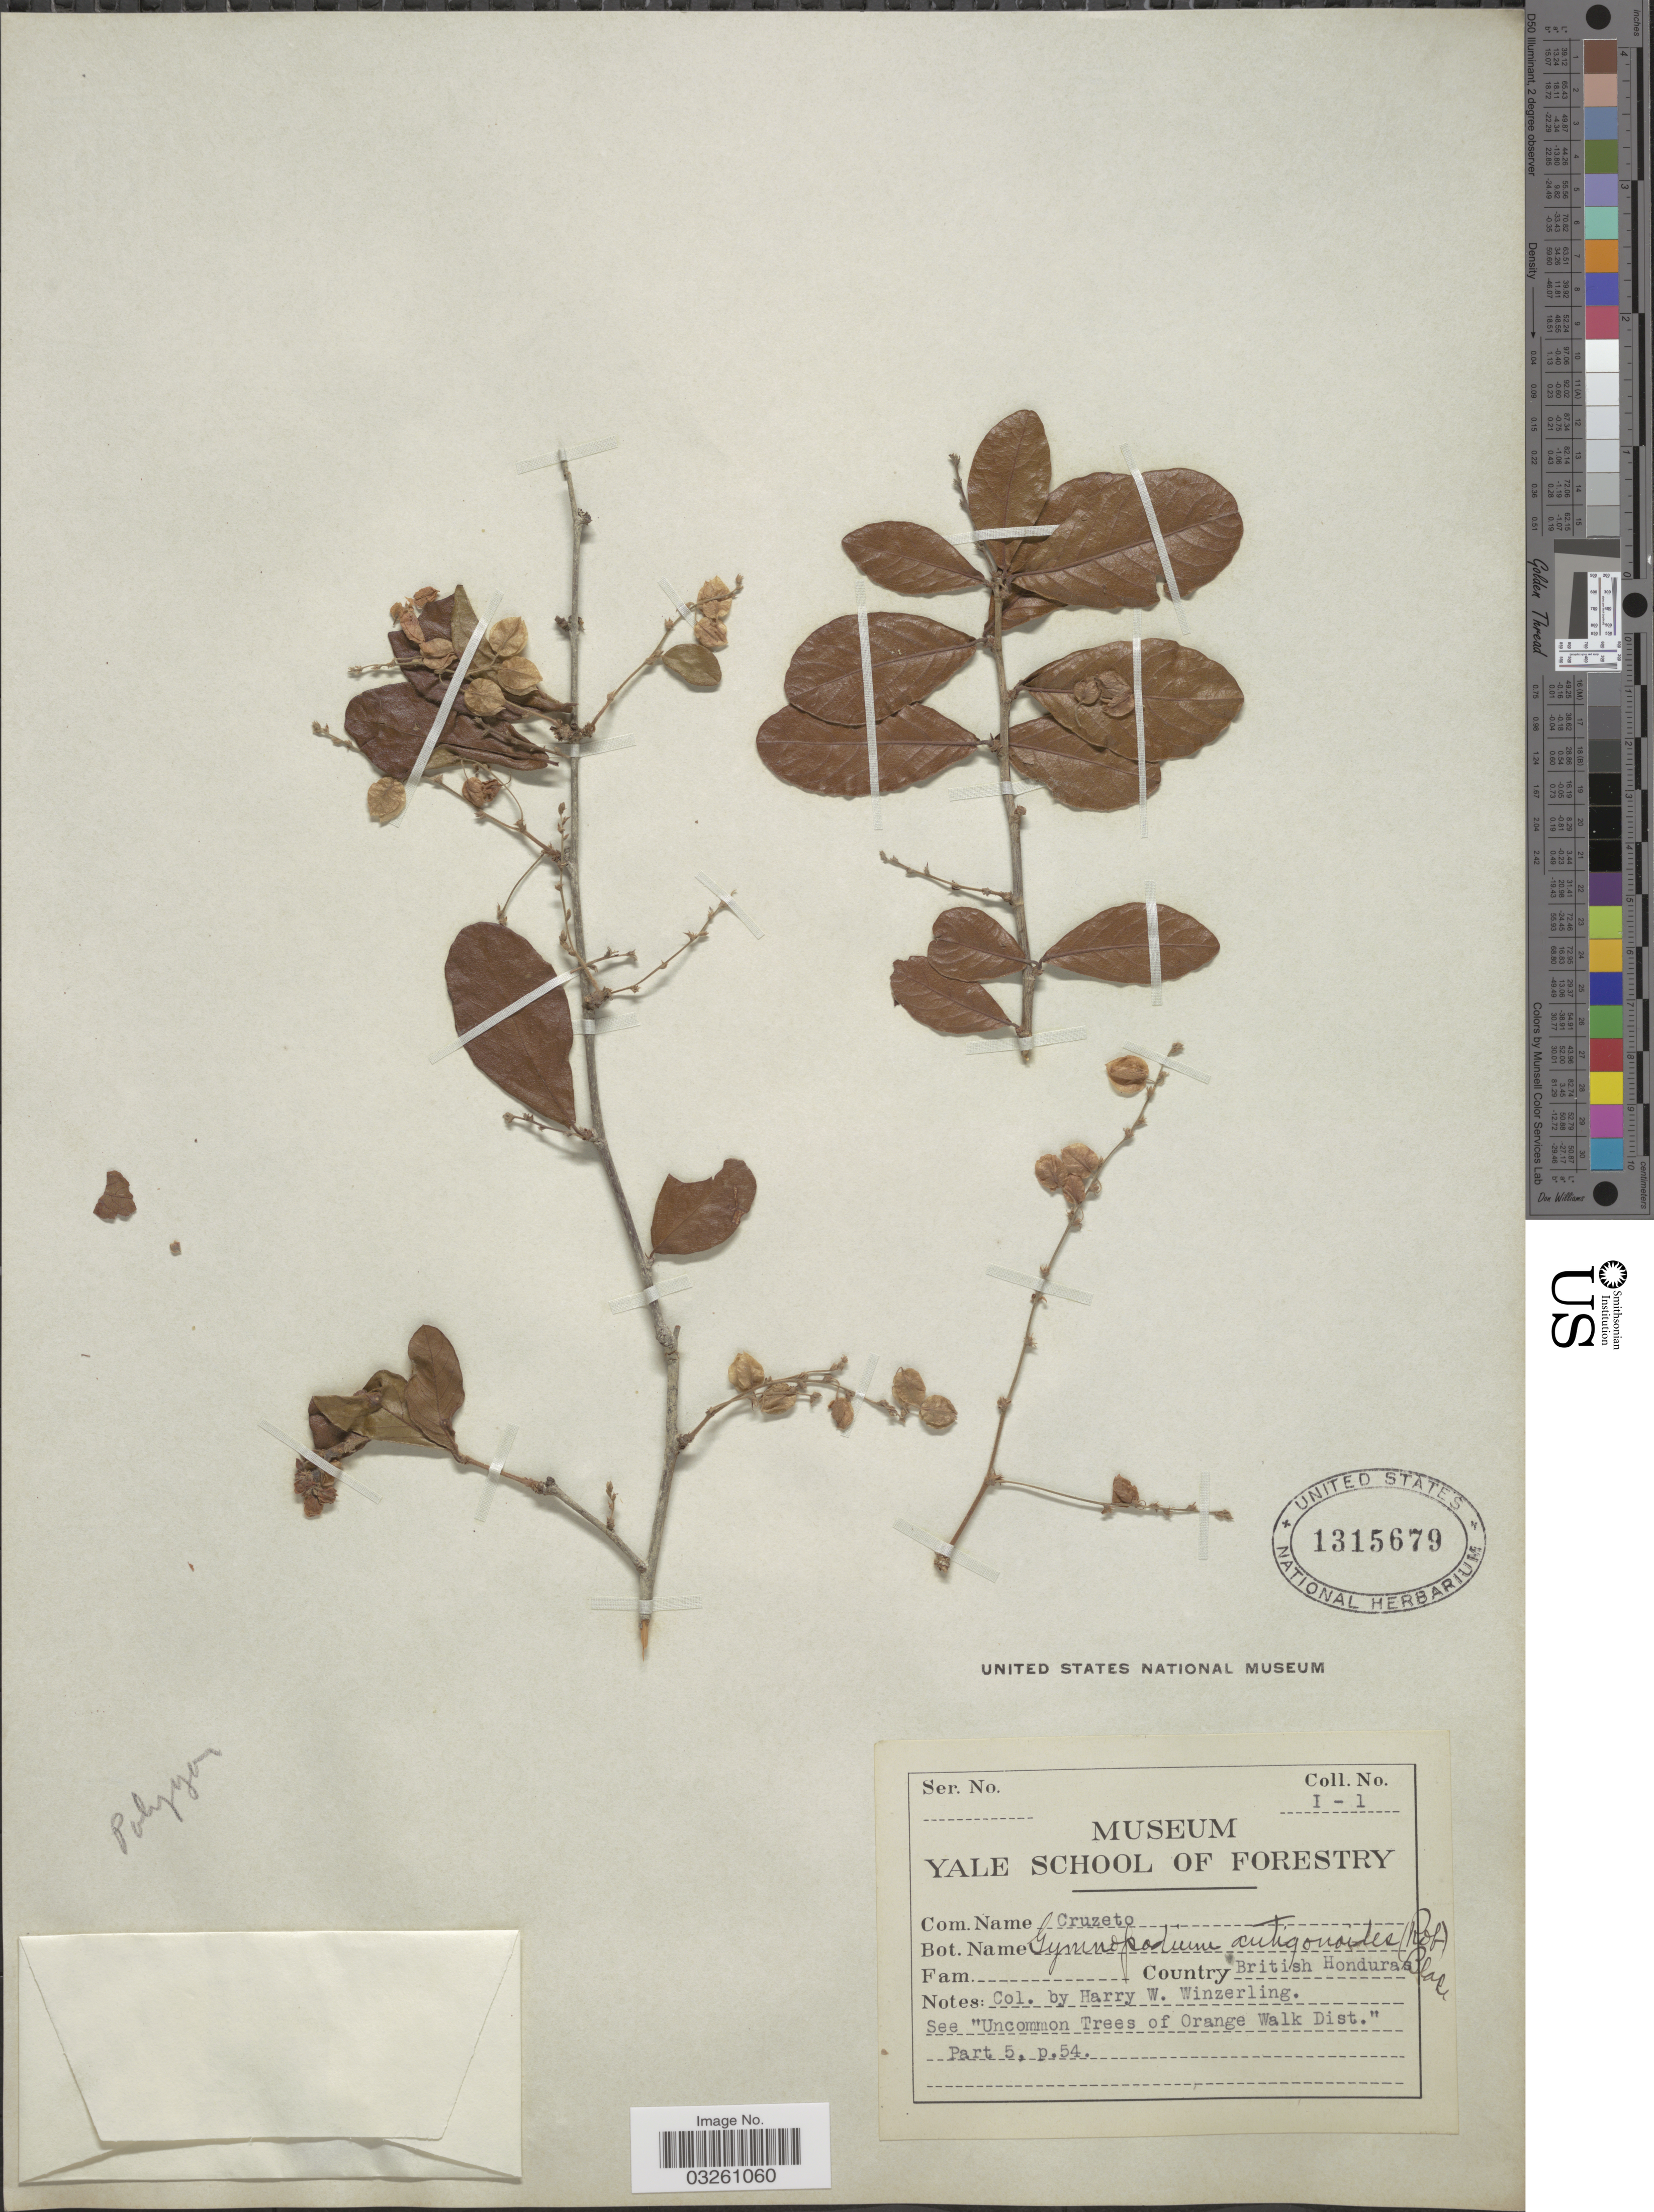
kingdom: Plantae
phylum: Tracheophyta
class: Magnoliopsida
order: Caryophyllales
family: Polygonaceae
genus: Gymnopodium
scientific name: Gymnopodium antigonoides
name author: (B.L. Rob.) S.F. Blake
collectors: H. Winzerling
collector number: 1-1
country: Belize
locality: Country Britisch Honduras.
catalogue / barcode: US 1315679